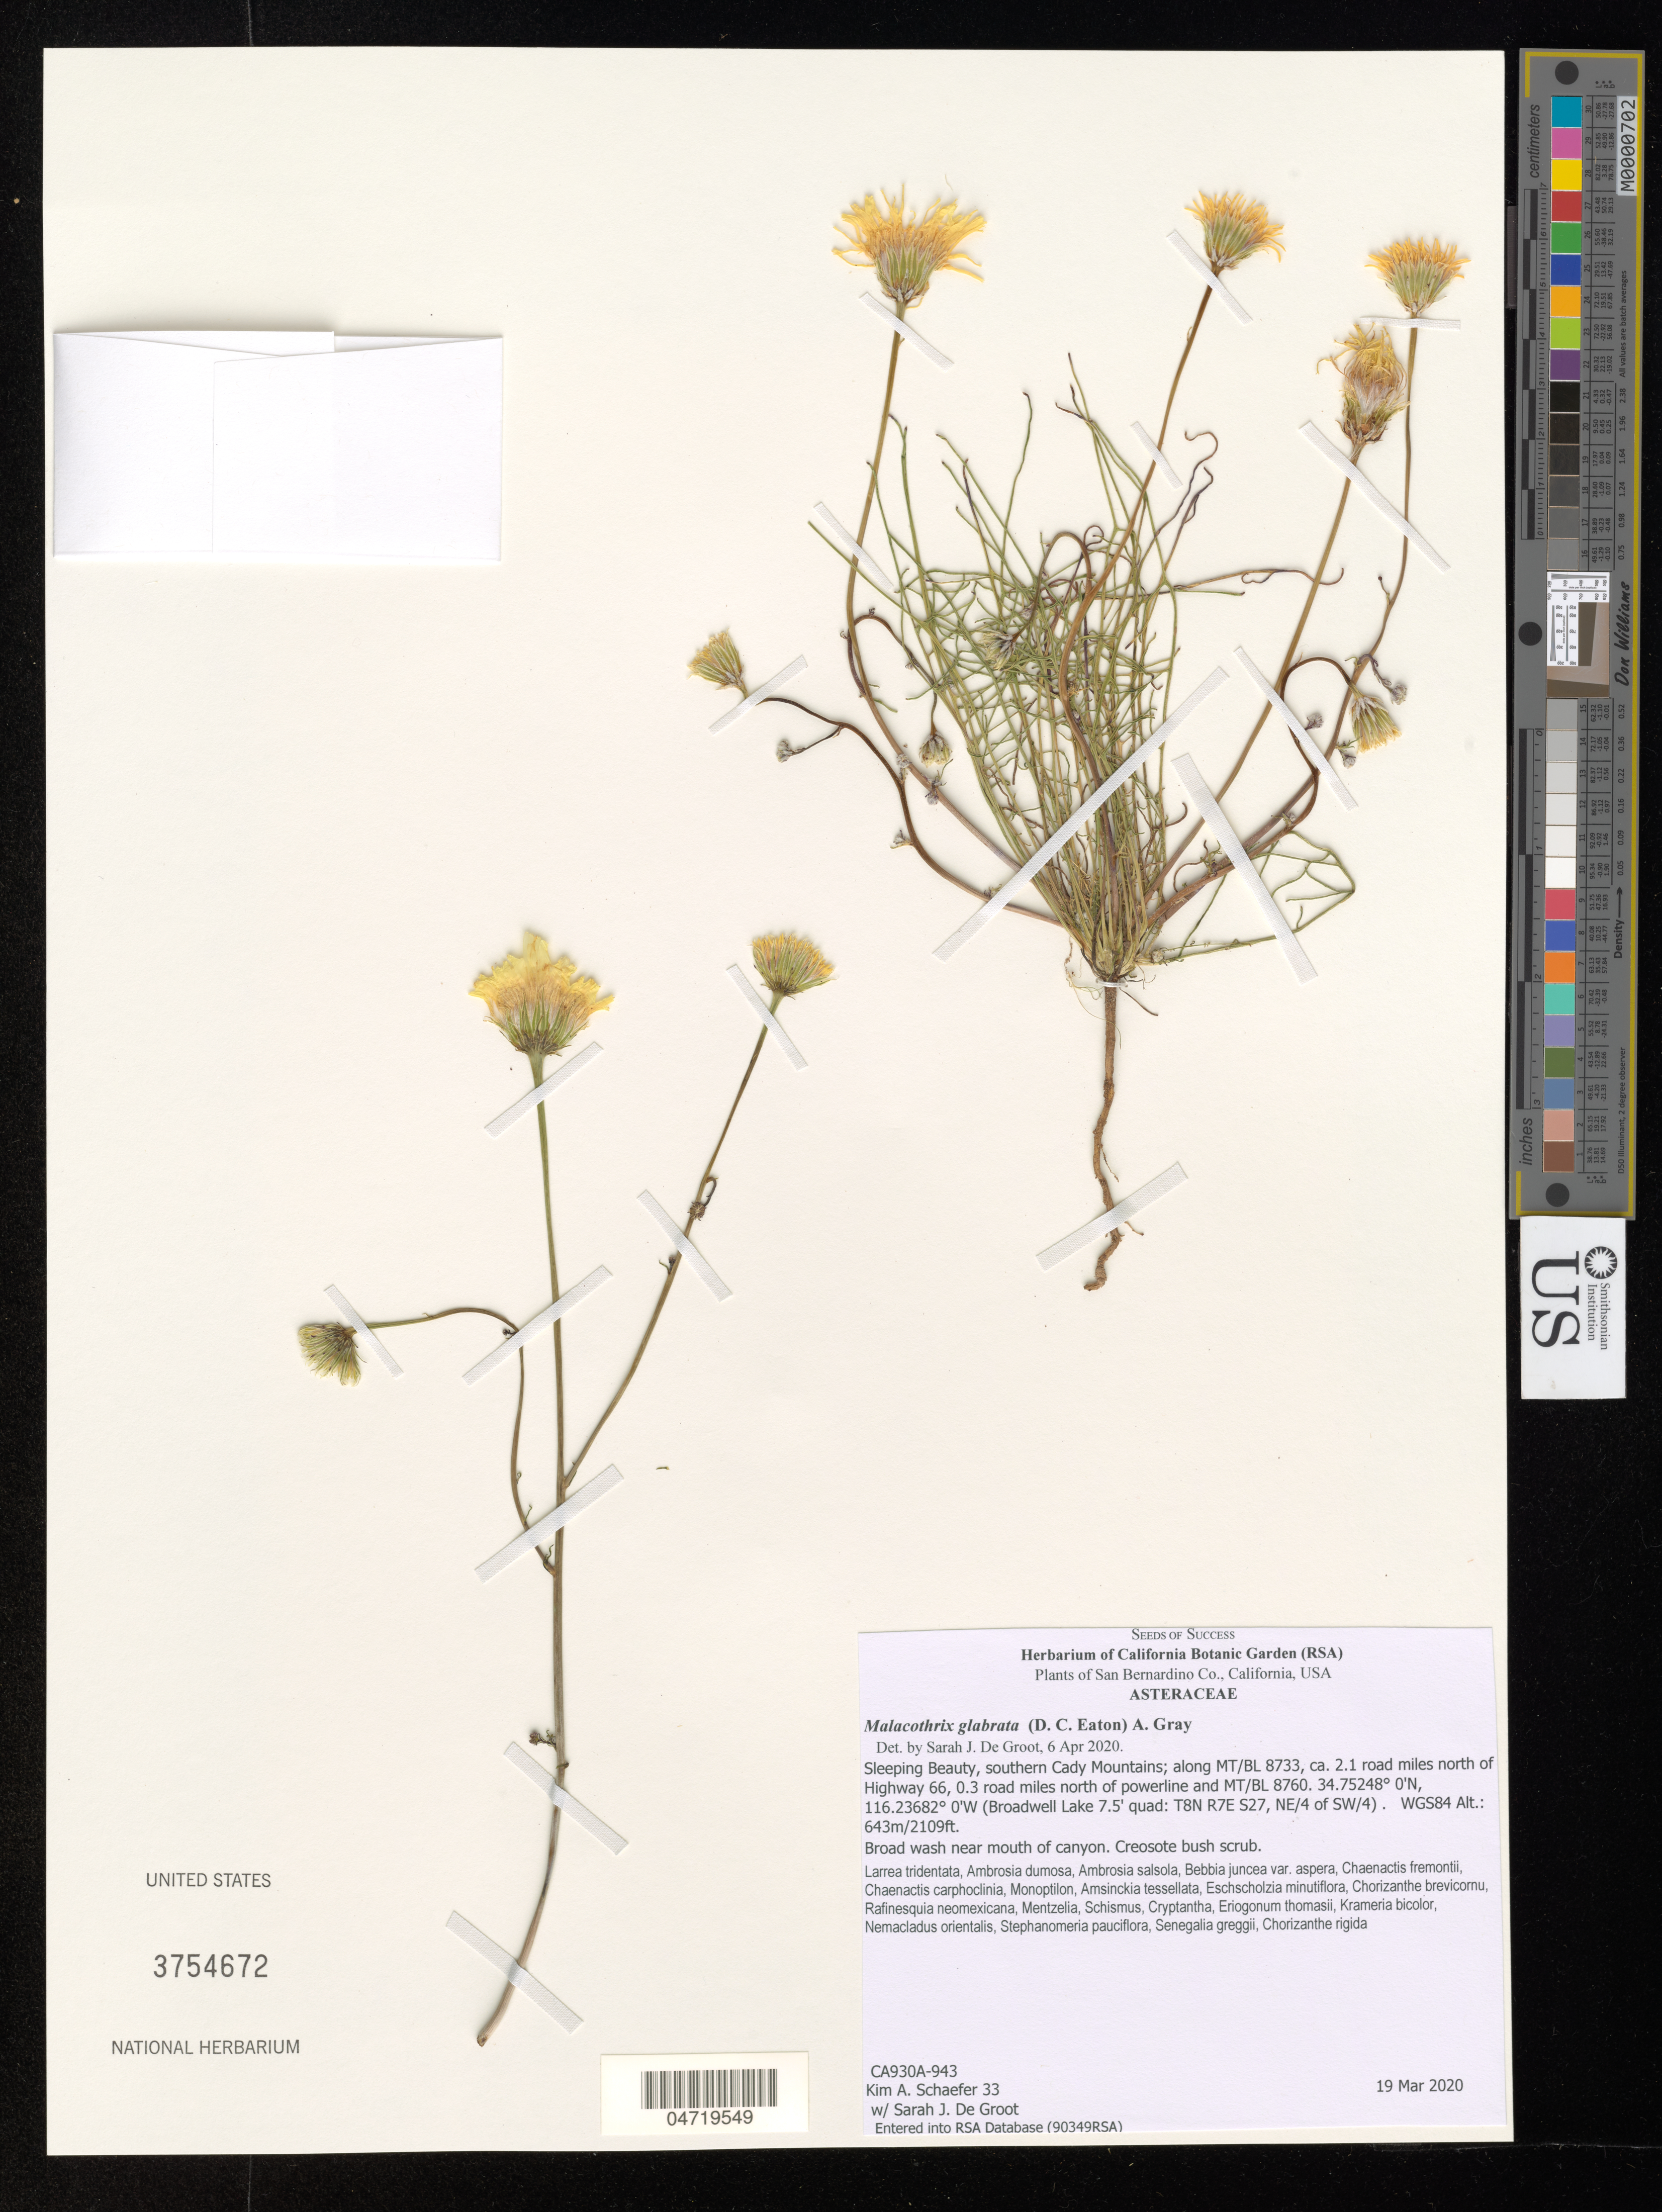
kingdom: Plantae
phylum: Tracheophyta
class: Magnoliopsida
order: Asterales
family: Asteraceae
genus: Malacothrix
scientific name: Malacothrix glabrata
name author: (A. Gray ex D.C. Eaton) A. Gray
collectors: K. Schaefer & S. De Groot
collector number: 33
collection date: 2020-03-19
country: United States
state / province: California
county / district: San Bernardino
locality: San Bernardino Co. Sleeping Beauty, southern Cady Mountains; along MT/BL 8733, ca. 2.1 road miles north of Highway 66, 0.3 road miles north of powerline and MT/BL 8760. (Broadwell Lake 7.5' quad: T8N R7E S27, NE/4 of SW/4). WGS84.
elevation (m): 643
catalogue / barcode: US 3754672